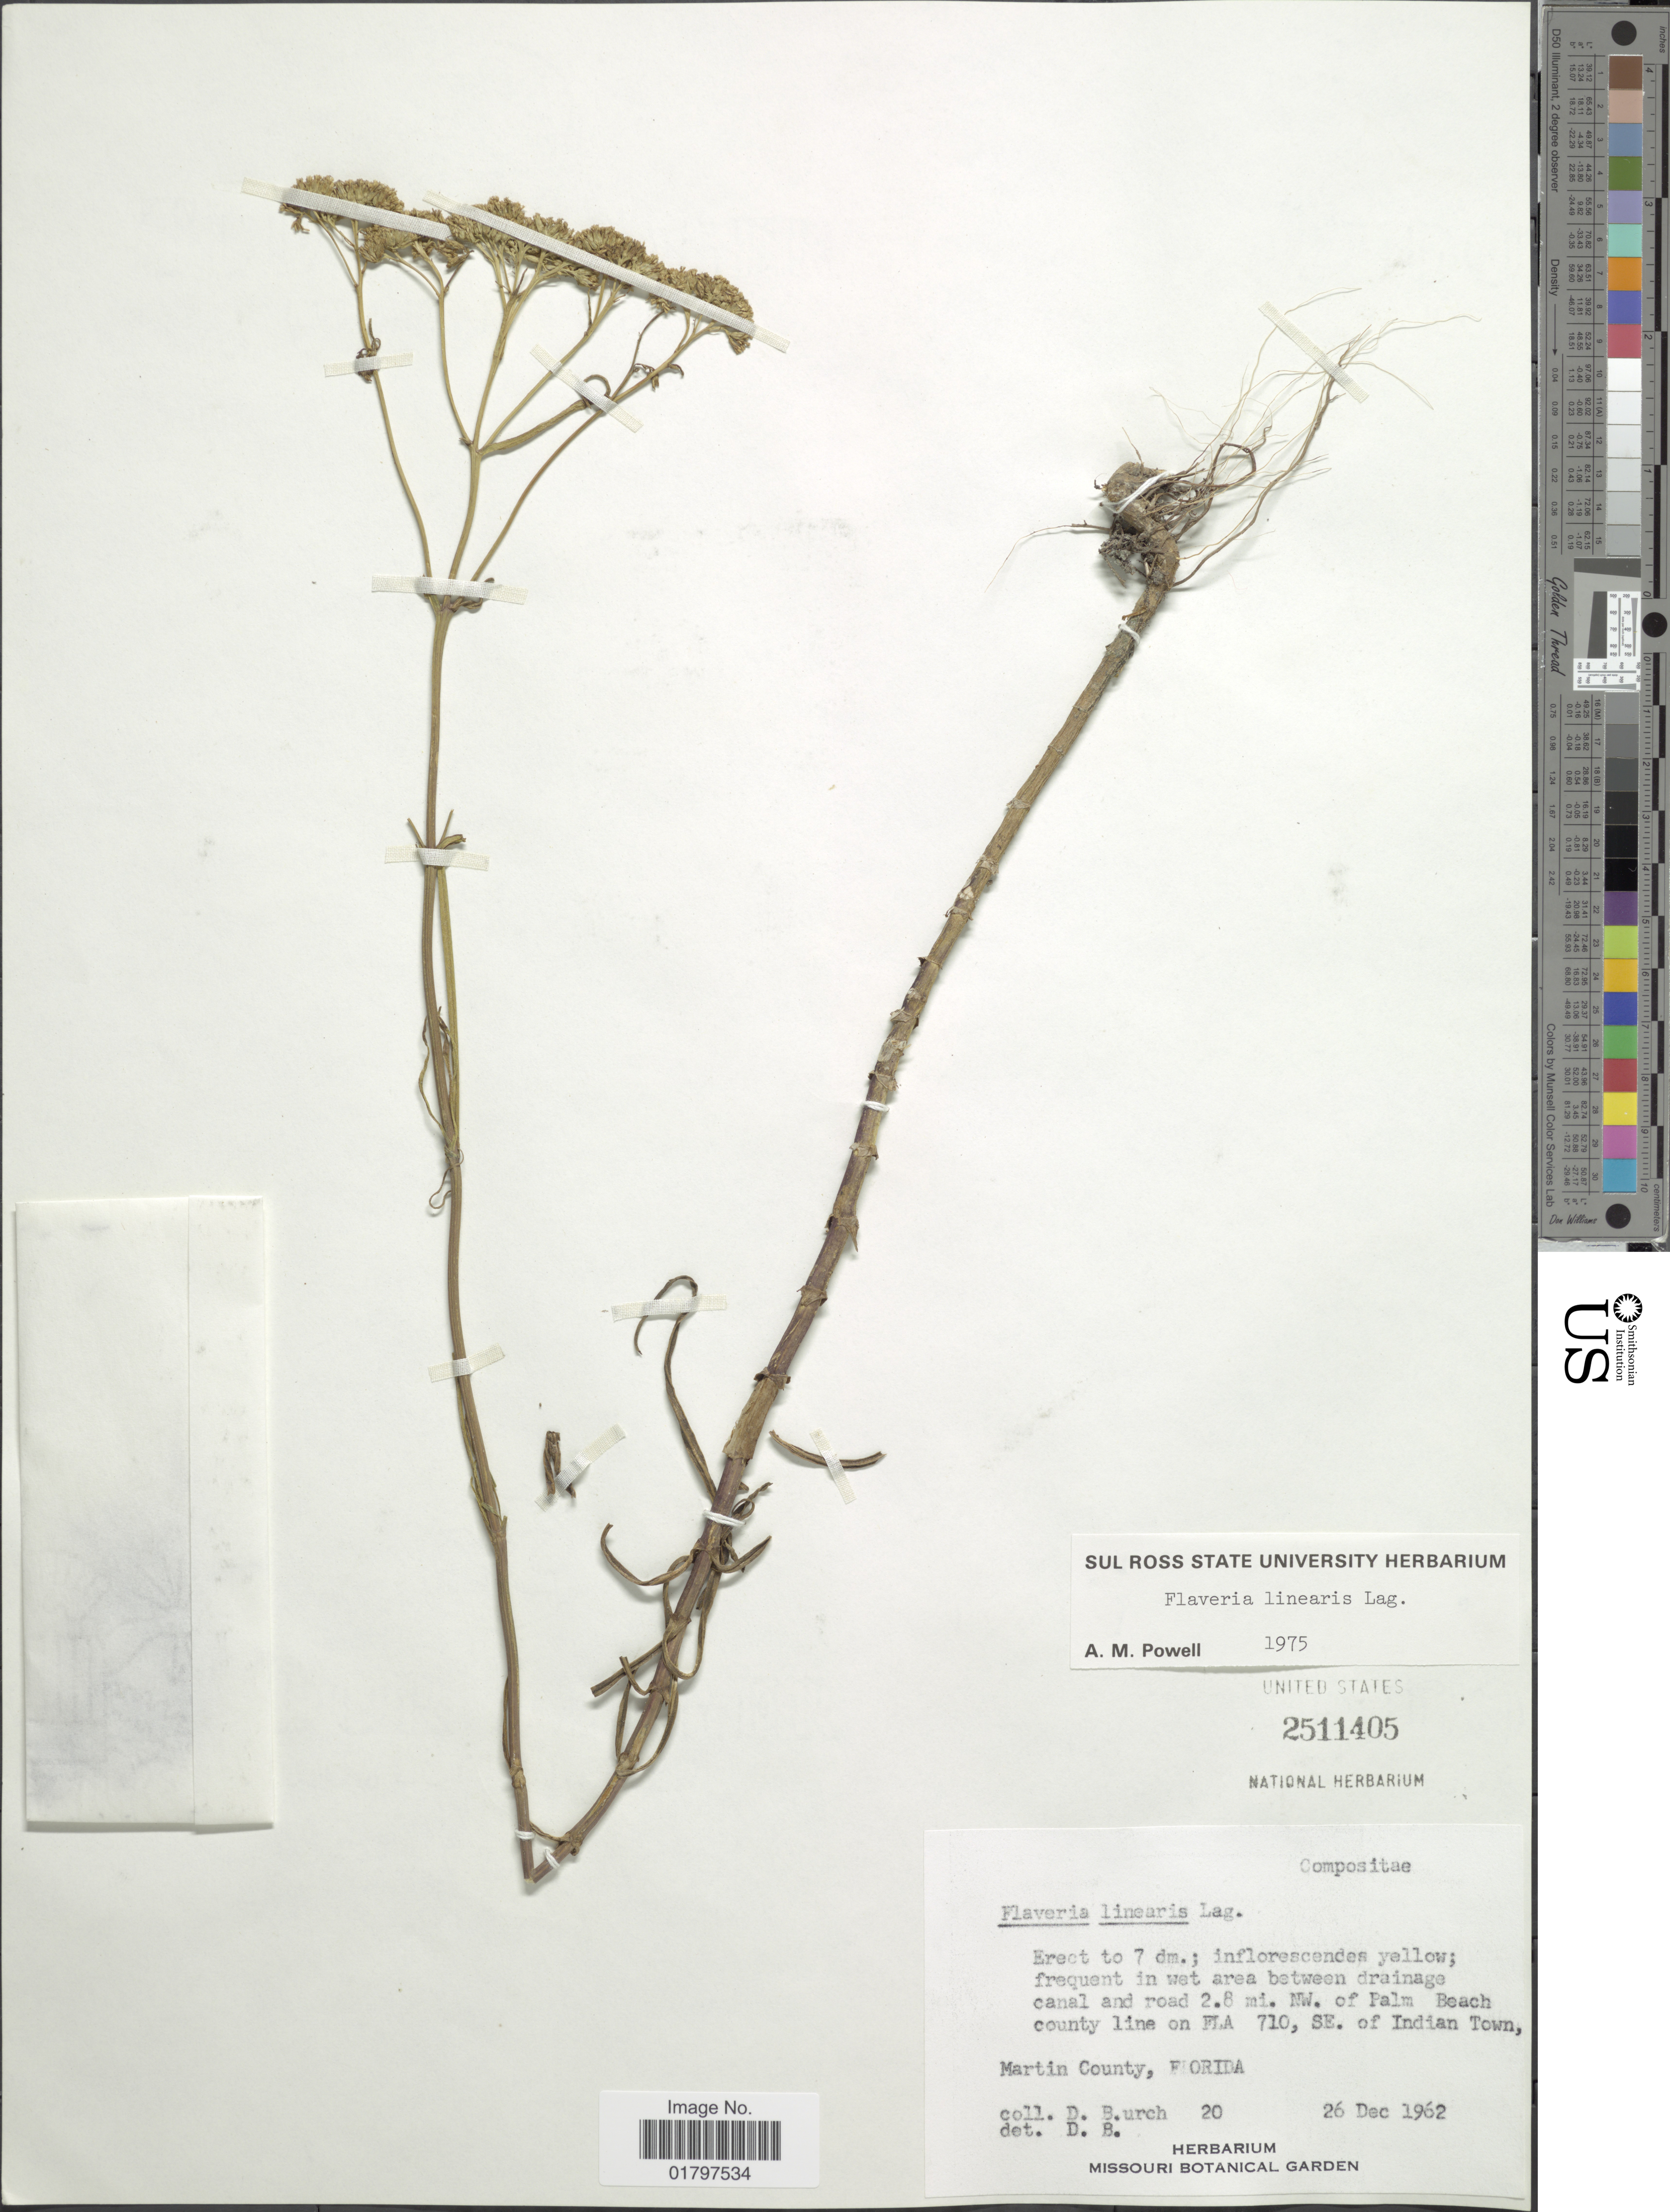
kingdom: Plantae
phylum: Tracheophyta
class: Magnoliopsida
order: Asterales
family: Asteraceae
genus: Flaveria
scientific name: Flaveria linearis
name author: Lag.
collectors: D. Burch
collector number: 20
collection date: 1962-12-26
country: United States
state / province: Florida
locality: Frequent in wet area between drainage canal and road 2.8 mi. NW. of Palm Beach county line on Fla 710, SE. of Indian Town, Martin County, Florida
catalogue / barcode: US 2511405